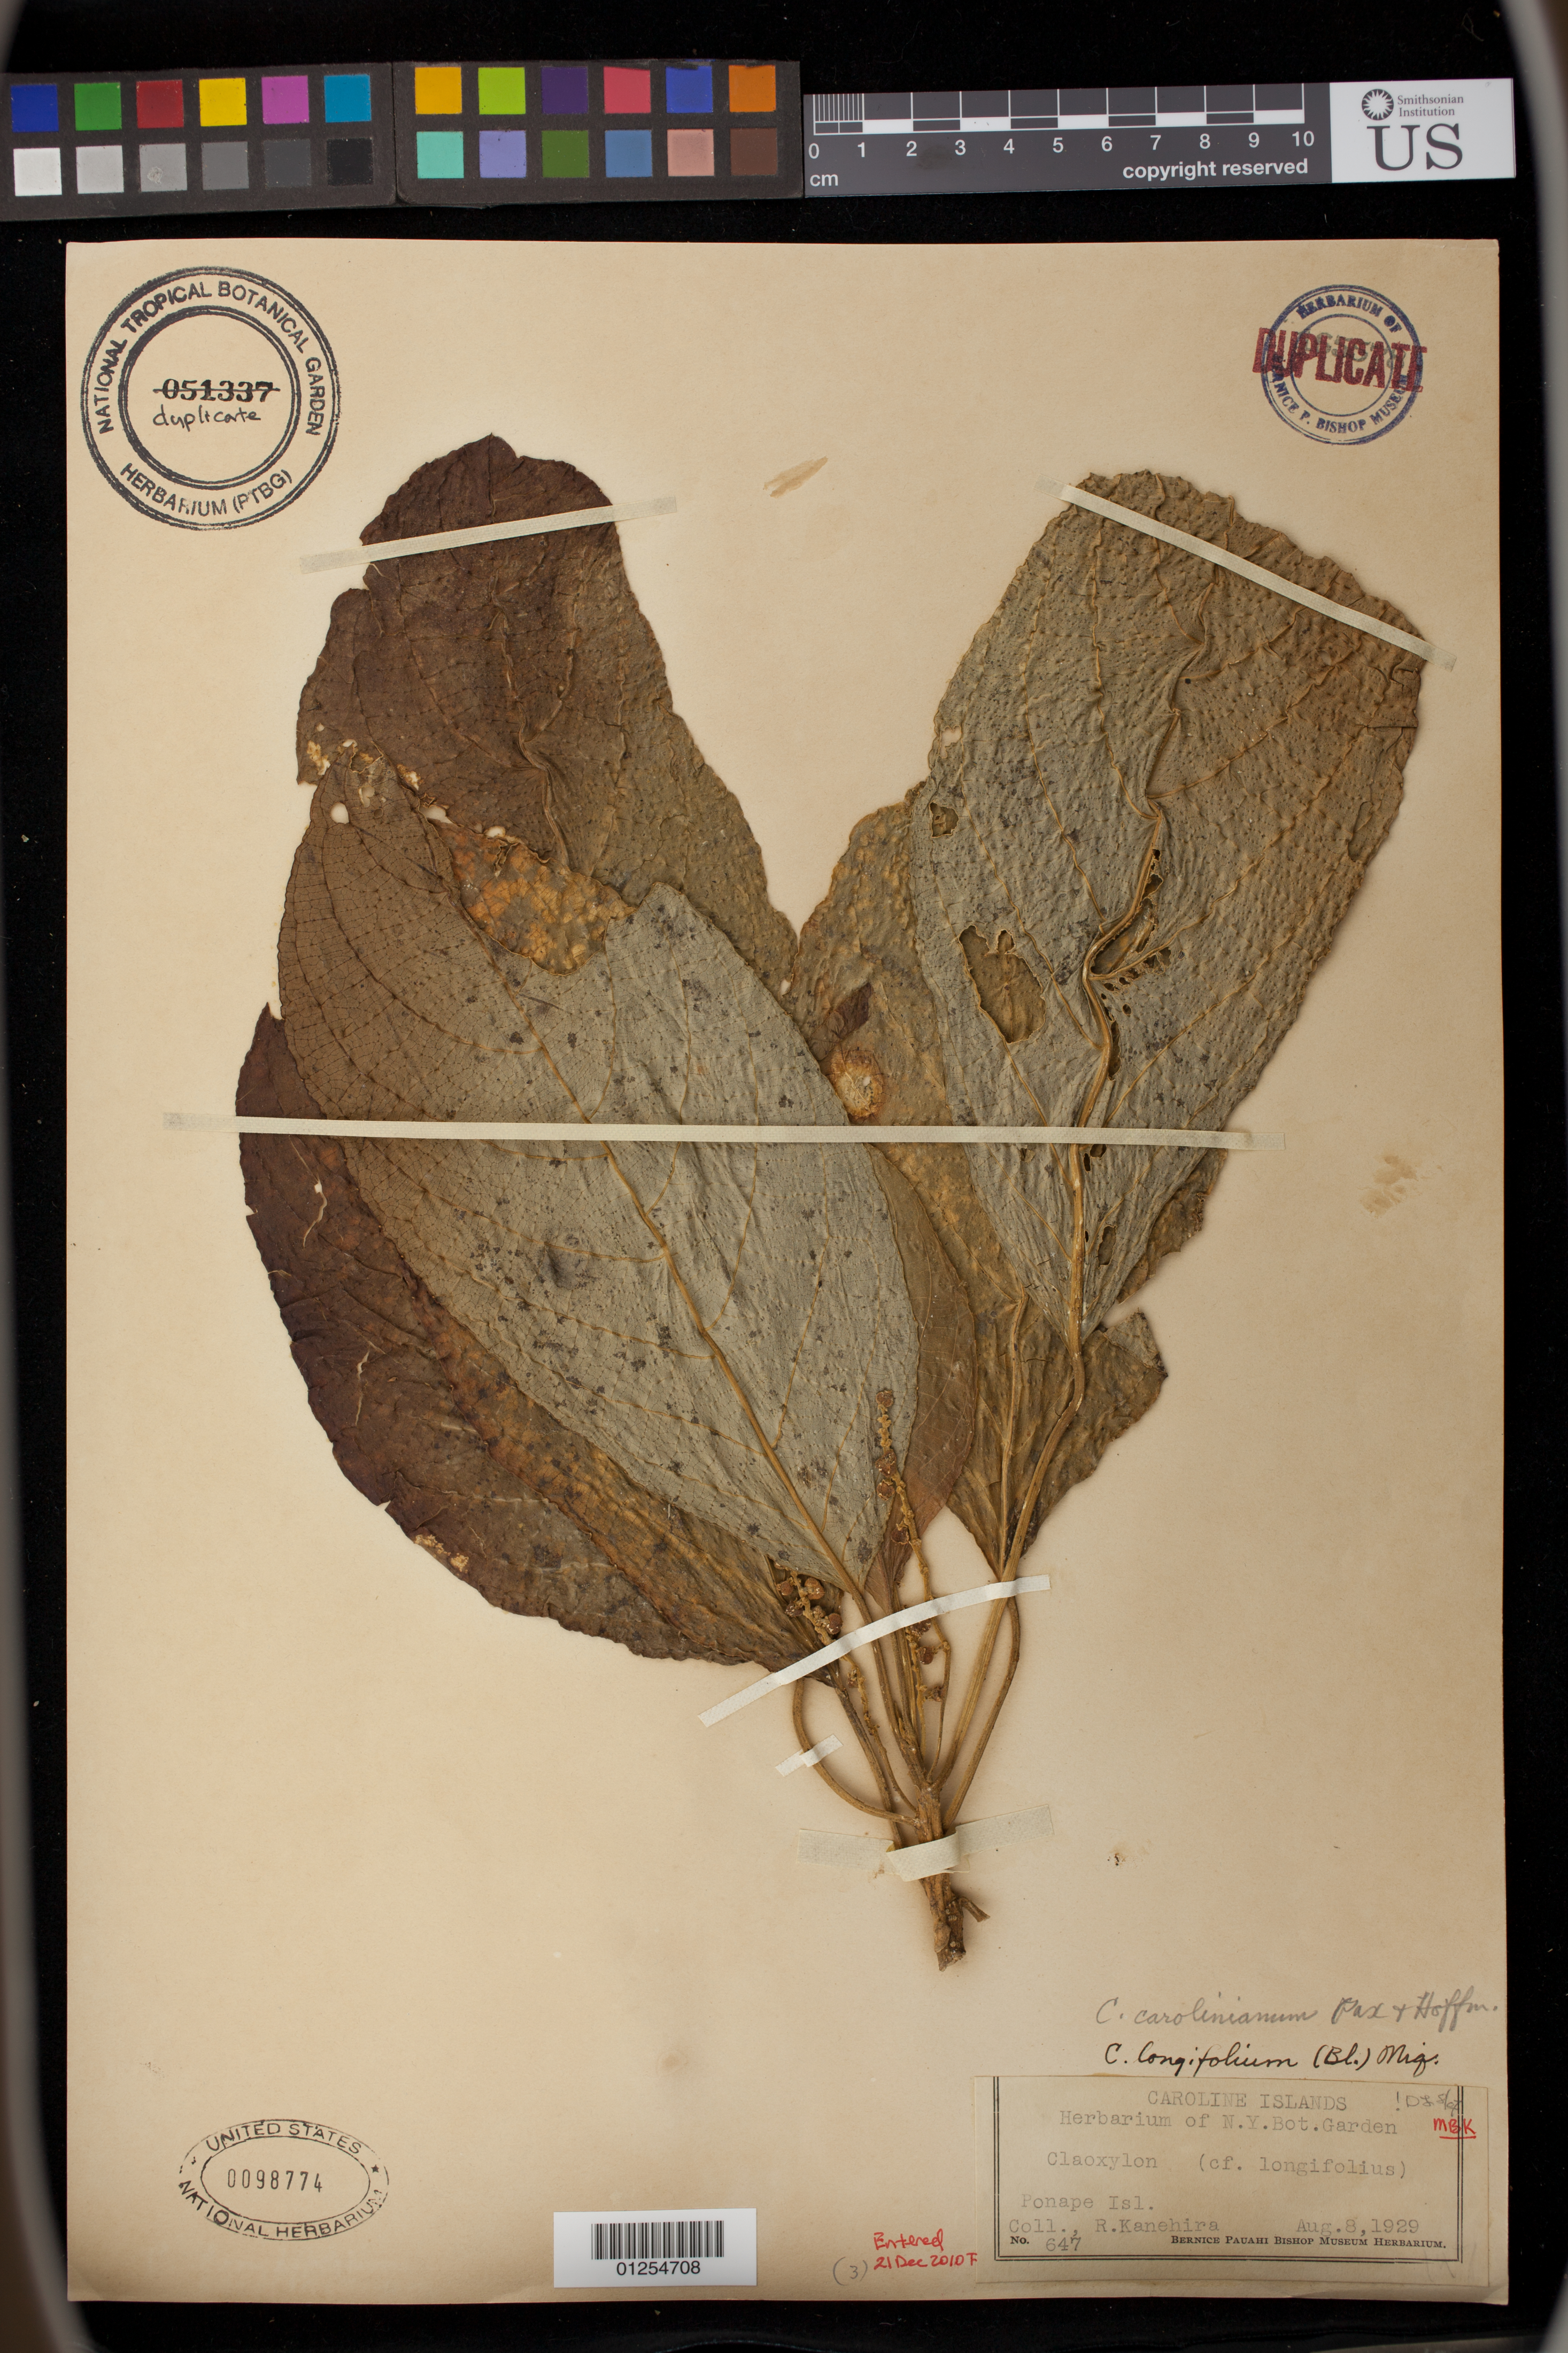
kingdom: Plantae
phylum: Tracheophyta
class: Magnoliopsida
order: Malpighiales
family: Euphorbiaceae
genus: Claoxylon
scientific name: Claoxylon longifolium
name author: (Blume) Endl. & Hassk.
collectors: R. Kanehira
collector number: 647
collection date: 1929-08-08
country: Micronesia, Federated States of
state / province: Pohnpei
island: Pohnpei [Ponape]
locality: Caroline Islands. Ponape Island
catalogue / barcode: US 98774